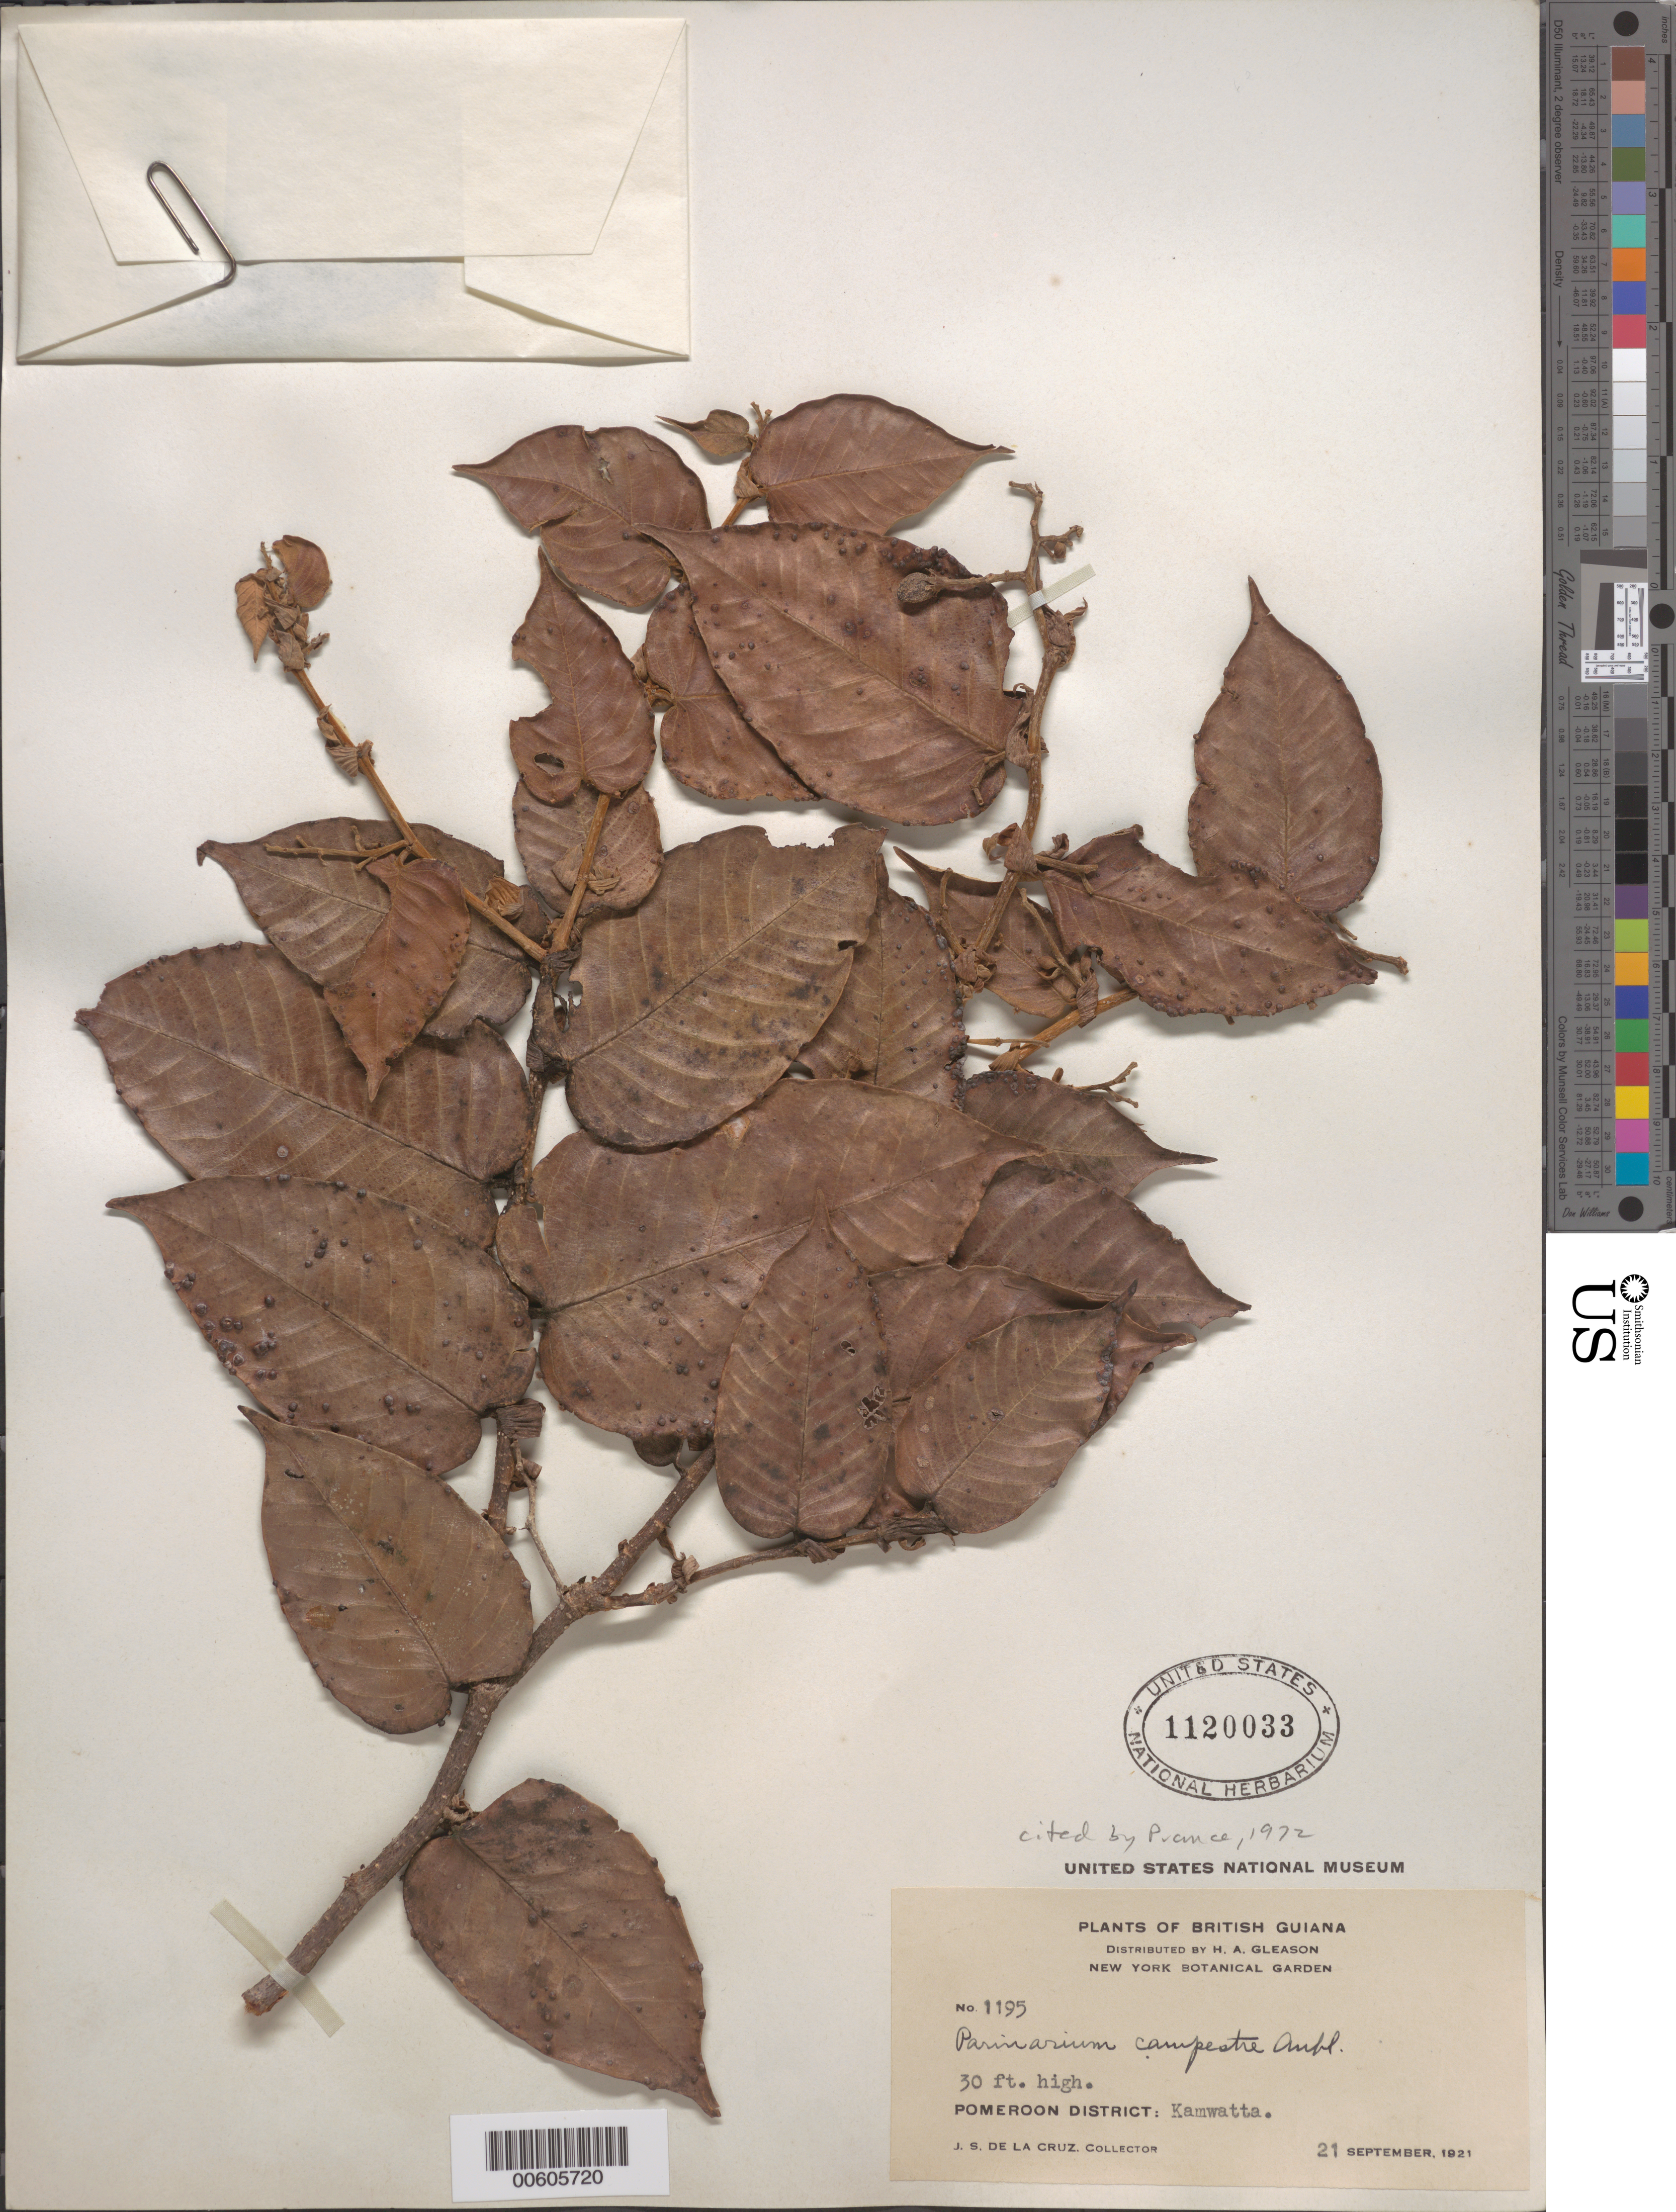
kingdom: Plantae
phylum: Tracheophyta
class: Magnoliopsida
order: Malpighiales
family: Chrysobalanaceae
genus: Parinari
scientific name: Parinari campestris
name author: Aubl.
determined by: Prance, G. T.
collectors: J. S. de la Cruz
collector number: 1195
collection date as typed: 21-Sep-21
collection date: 1921-09-21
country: Guyana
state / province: Barima-Waini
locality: Kamwatta, Pomeroon Dist.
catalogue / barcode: US 1120033